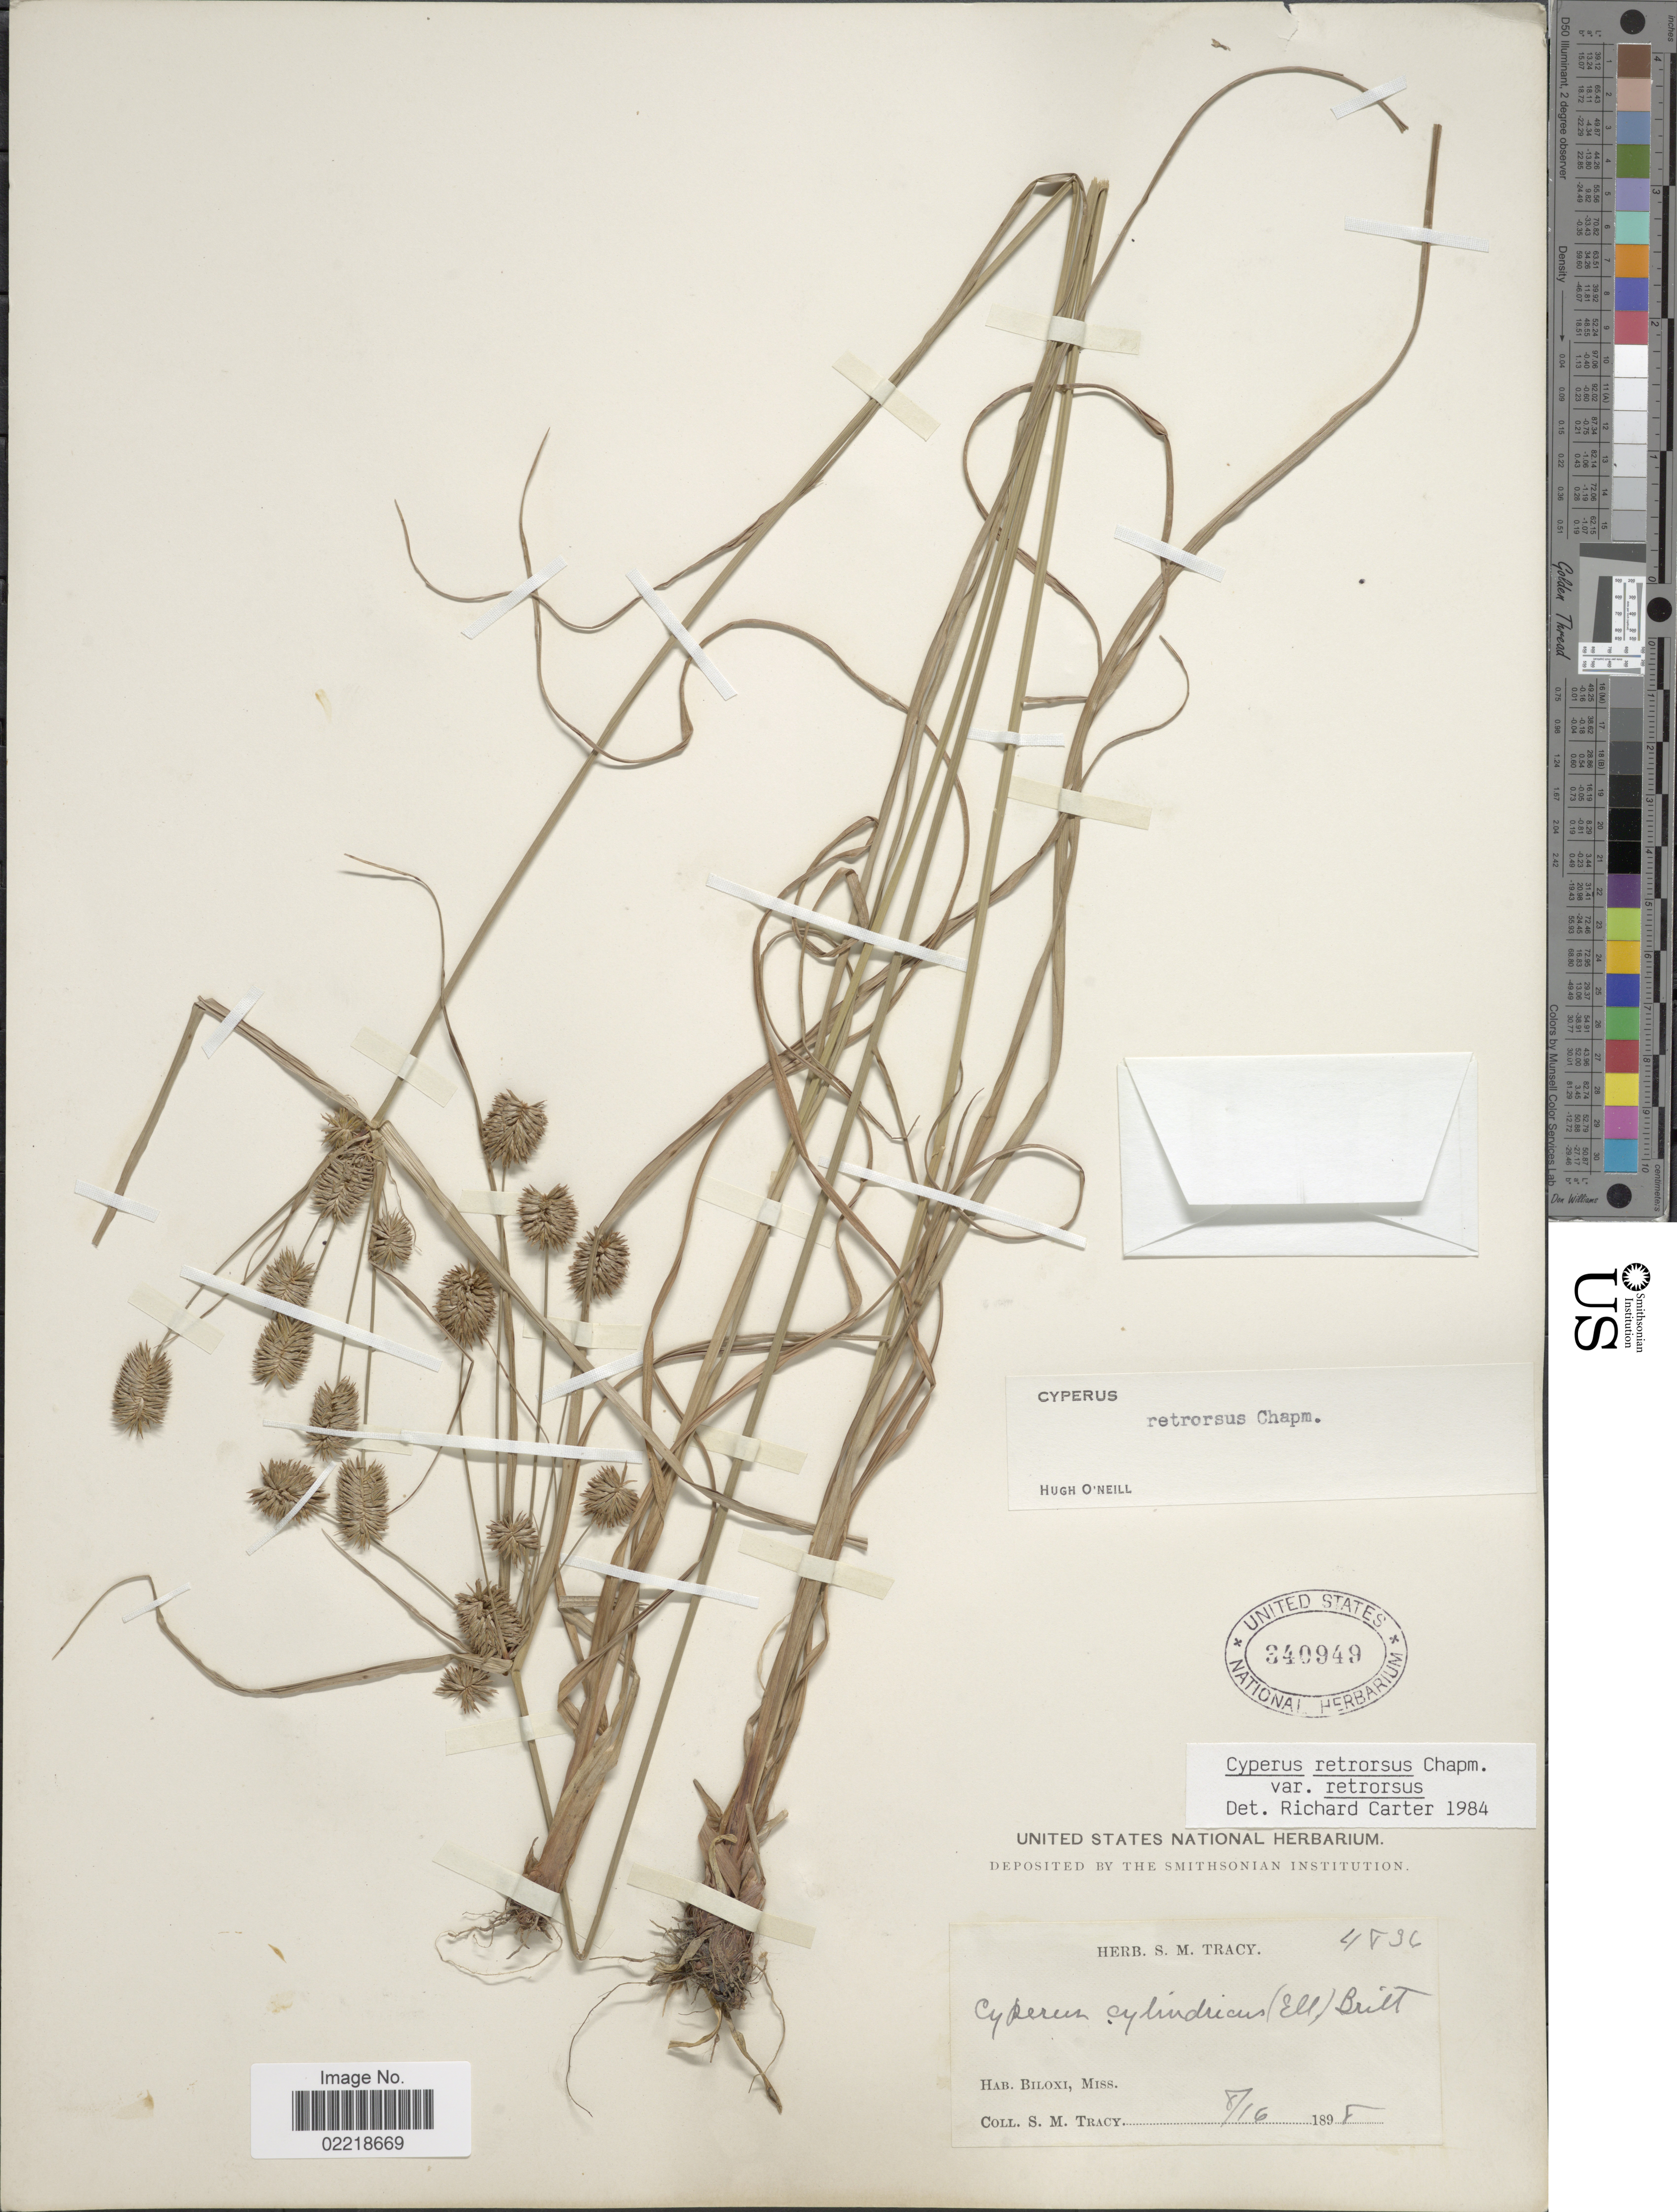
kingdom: Plantae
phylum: Tracheophyta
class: Liliopsida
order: Poales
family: Cyperaceae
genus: Cyperus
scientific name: Cyperus retrorsus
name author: Chapm.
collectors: S. M. Tracy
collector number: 4836*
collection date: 1898-08-16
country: United States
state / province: Mississippi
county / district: Harrison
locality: Biloxi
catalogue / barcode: US 340949